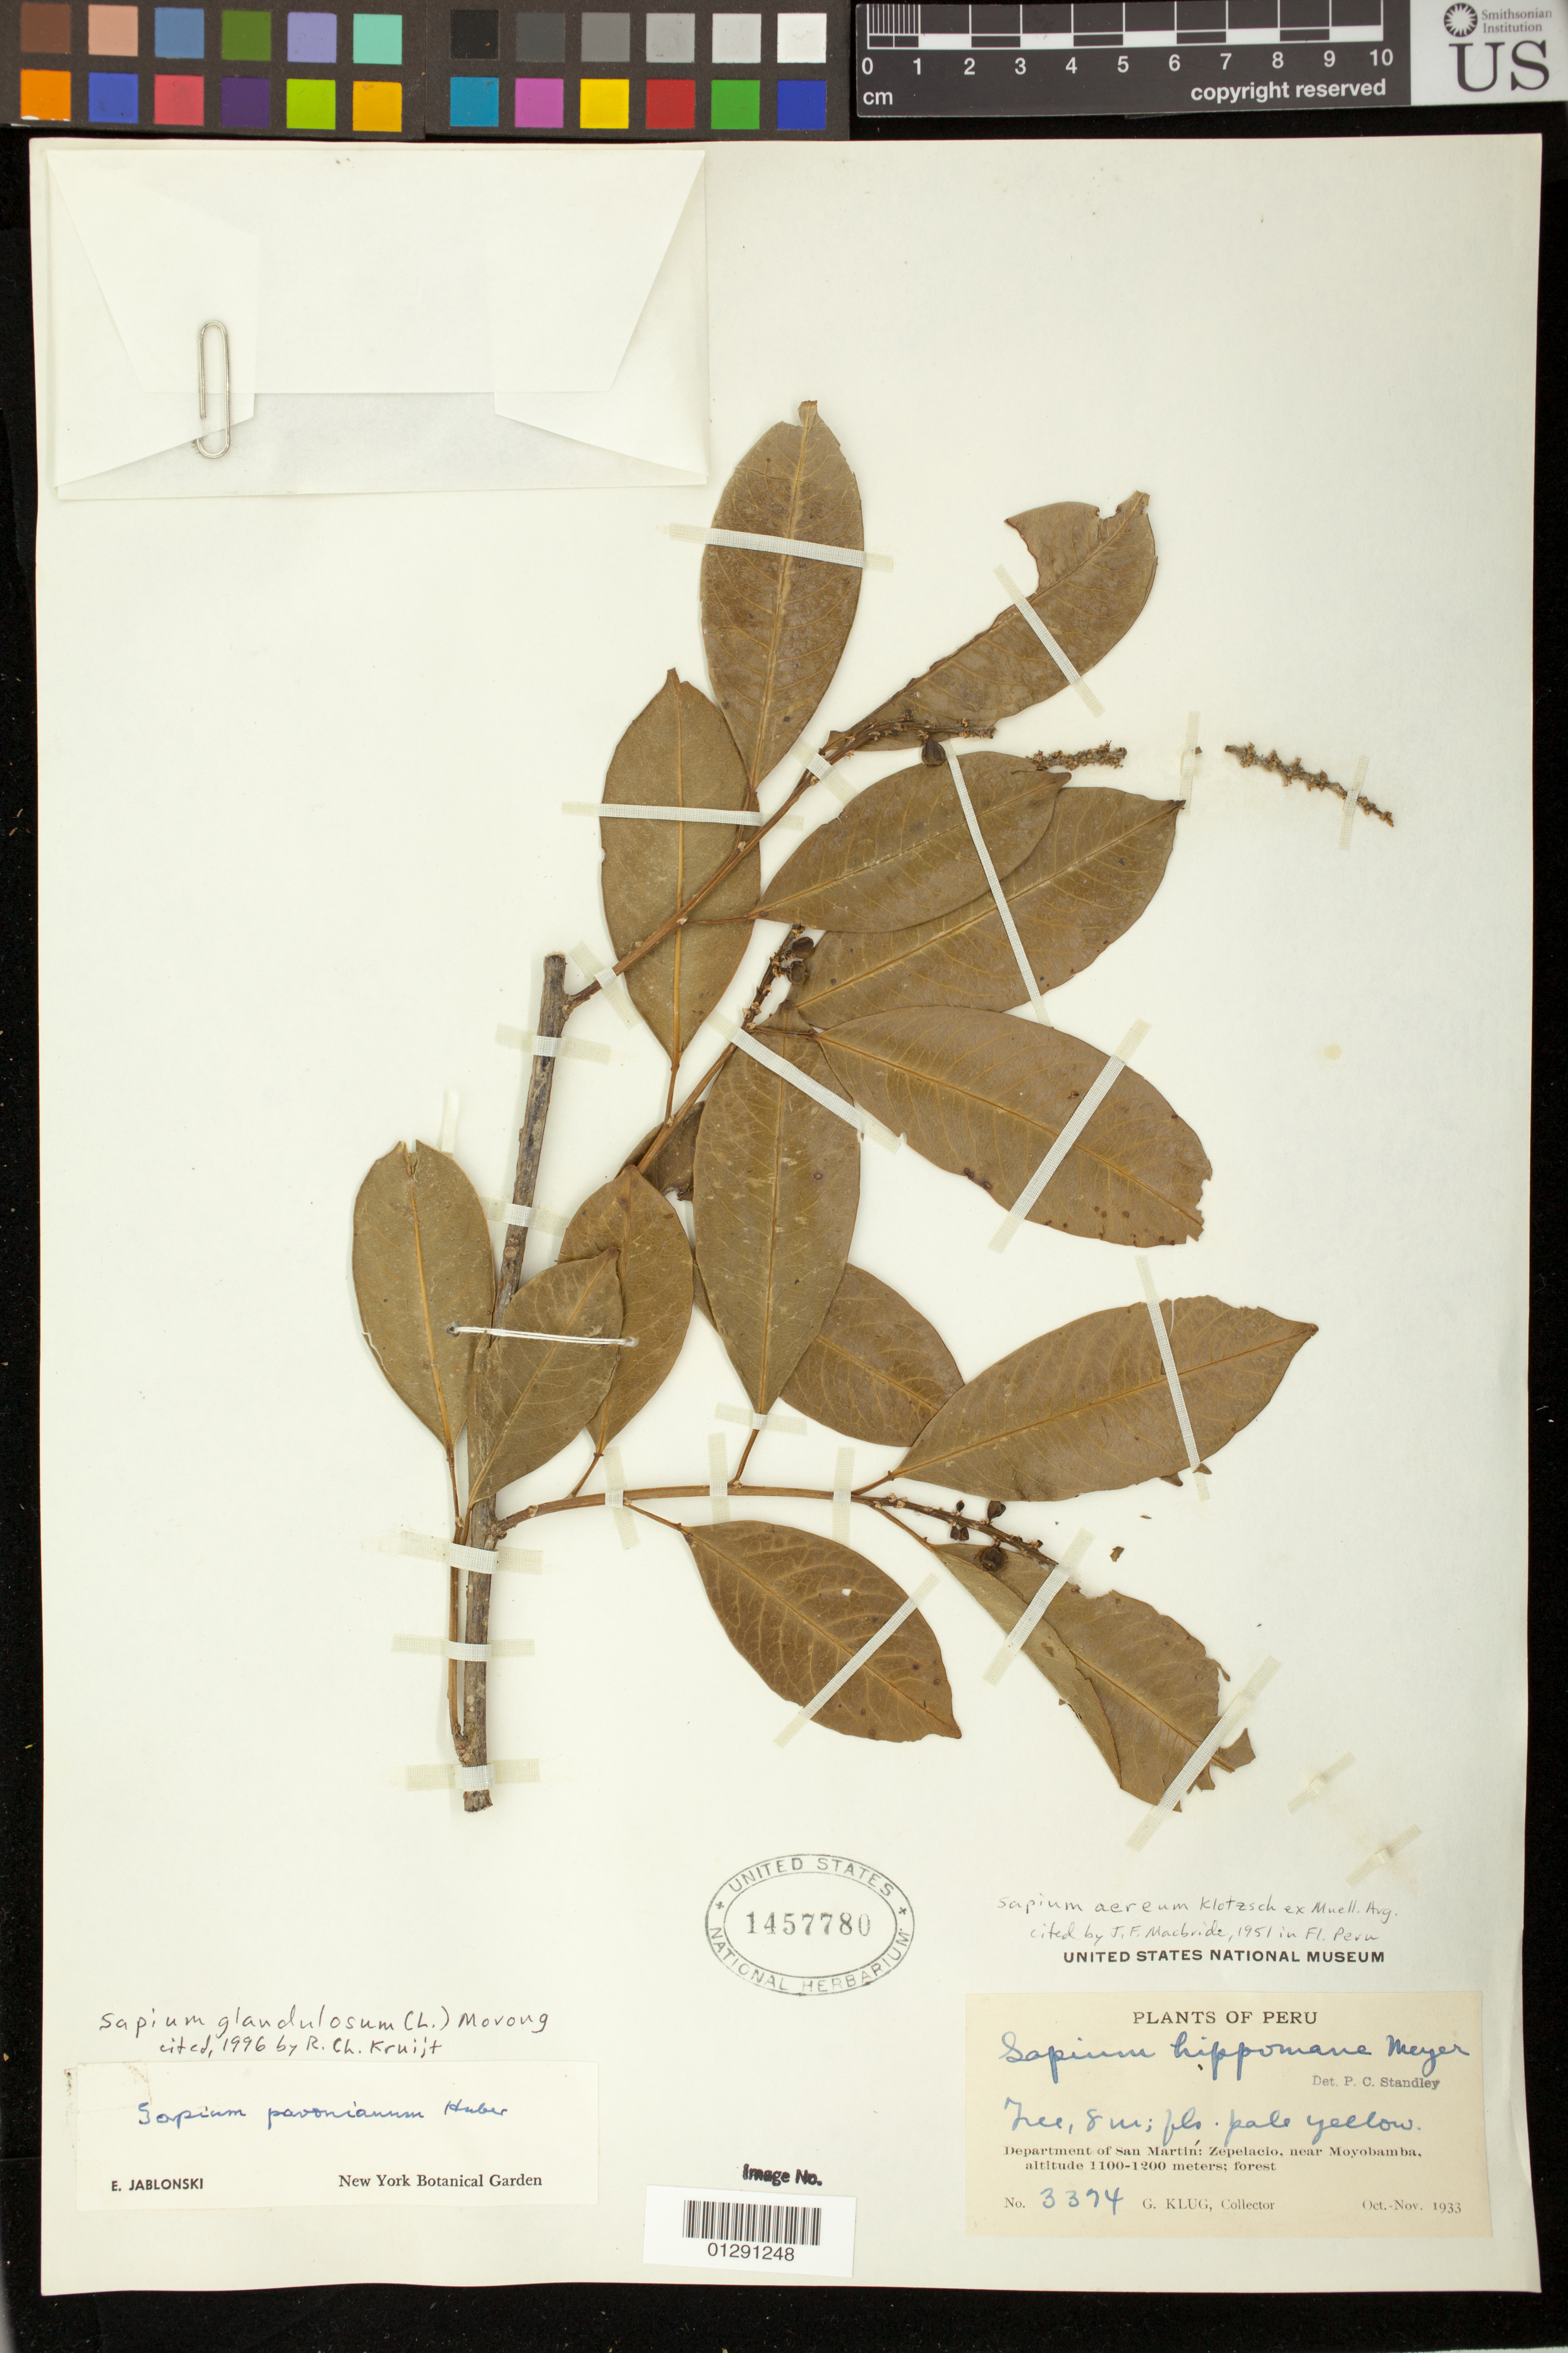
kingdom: Plantae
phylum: Tracheophyta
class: Magnoliopsida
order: Malpighiales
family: Euphorbiaceae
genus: Sapium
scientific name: Sapium glandulatum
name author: (Vell.) Pax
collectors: G. Klug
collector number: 3374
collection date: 1933-10/1933-11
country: Peru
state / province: San Martín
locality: Zepelacio, near Moyobamba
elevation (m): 1100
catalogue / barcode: US 1457780